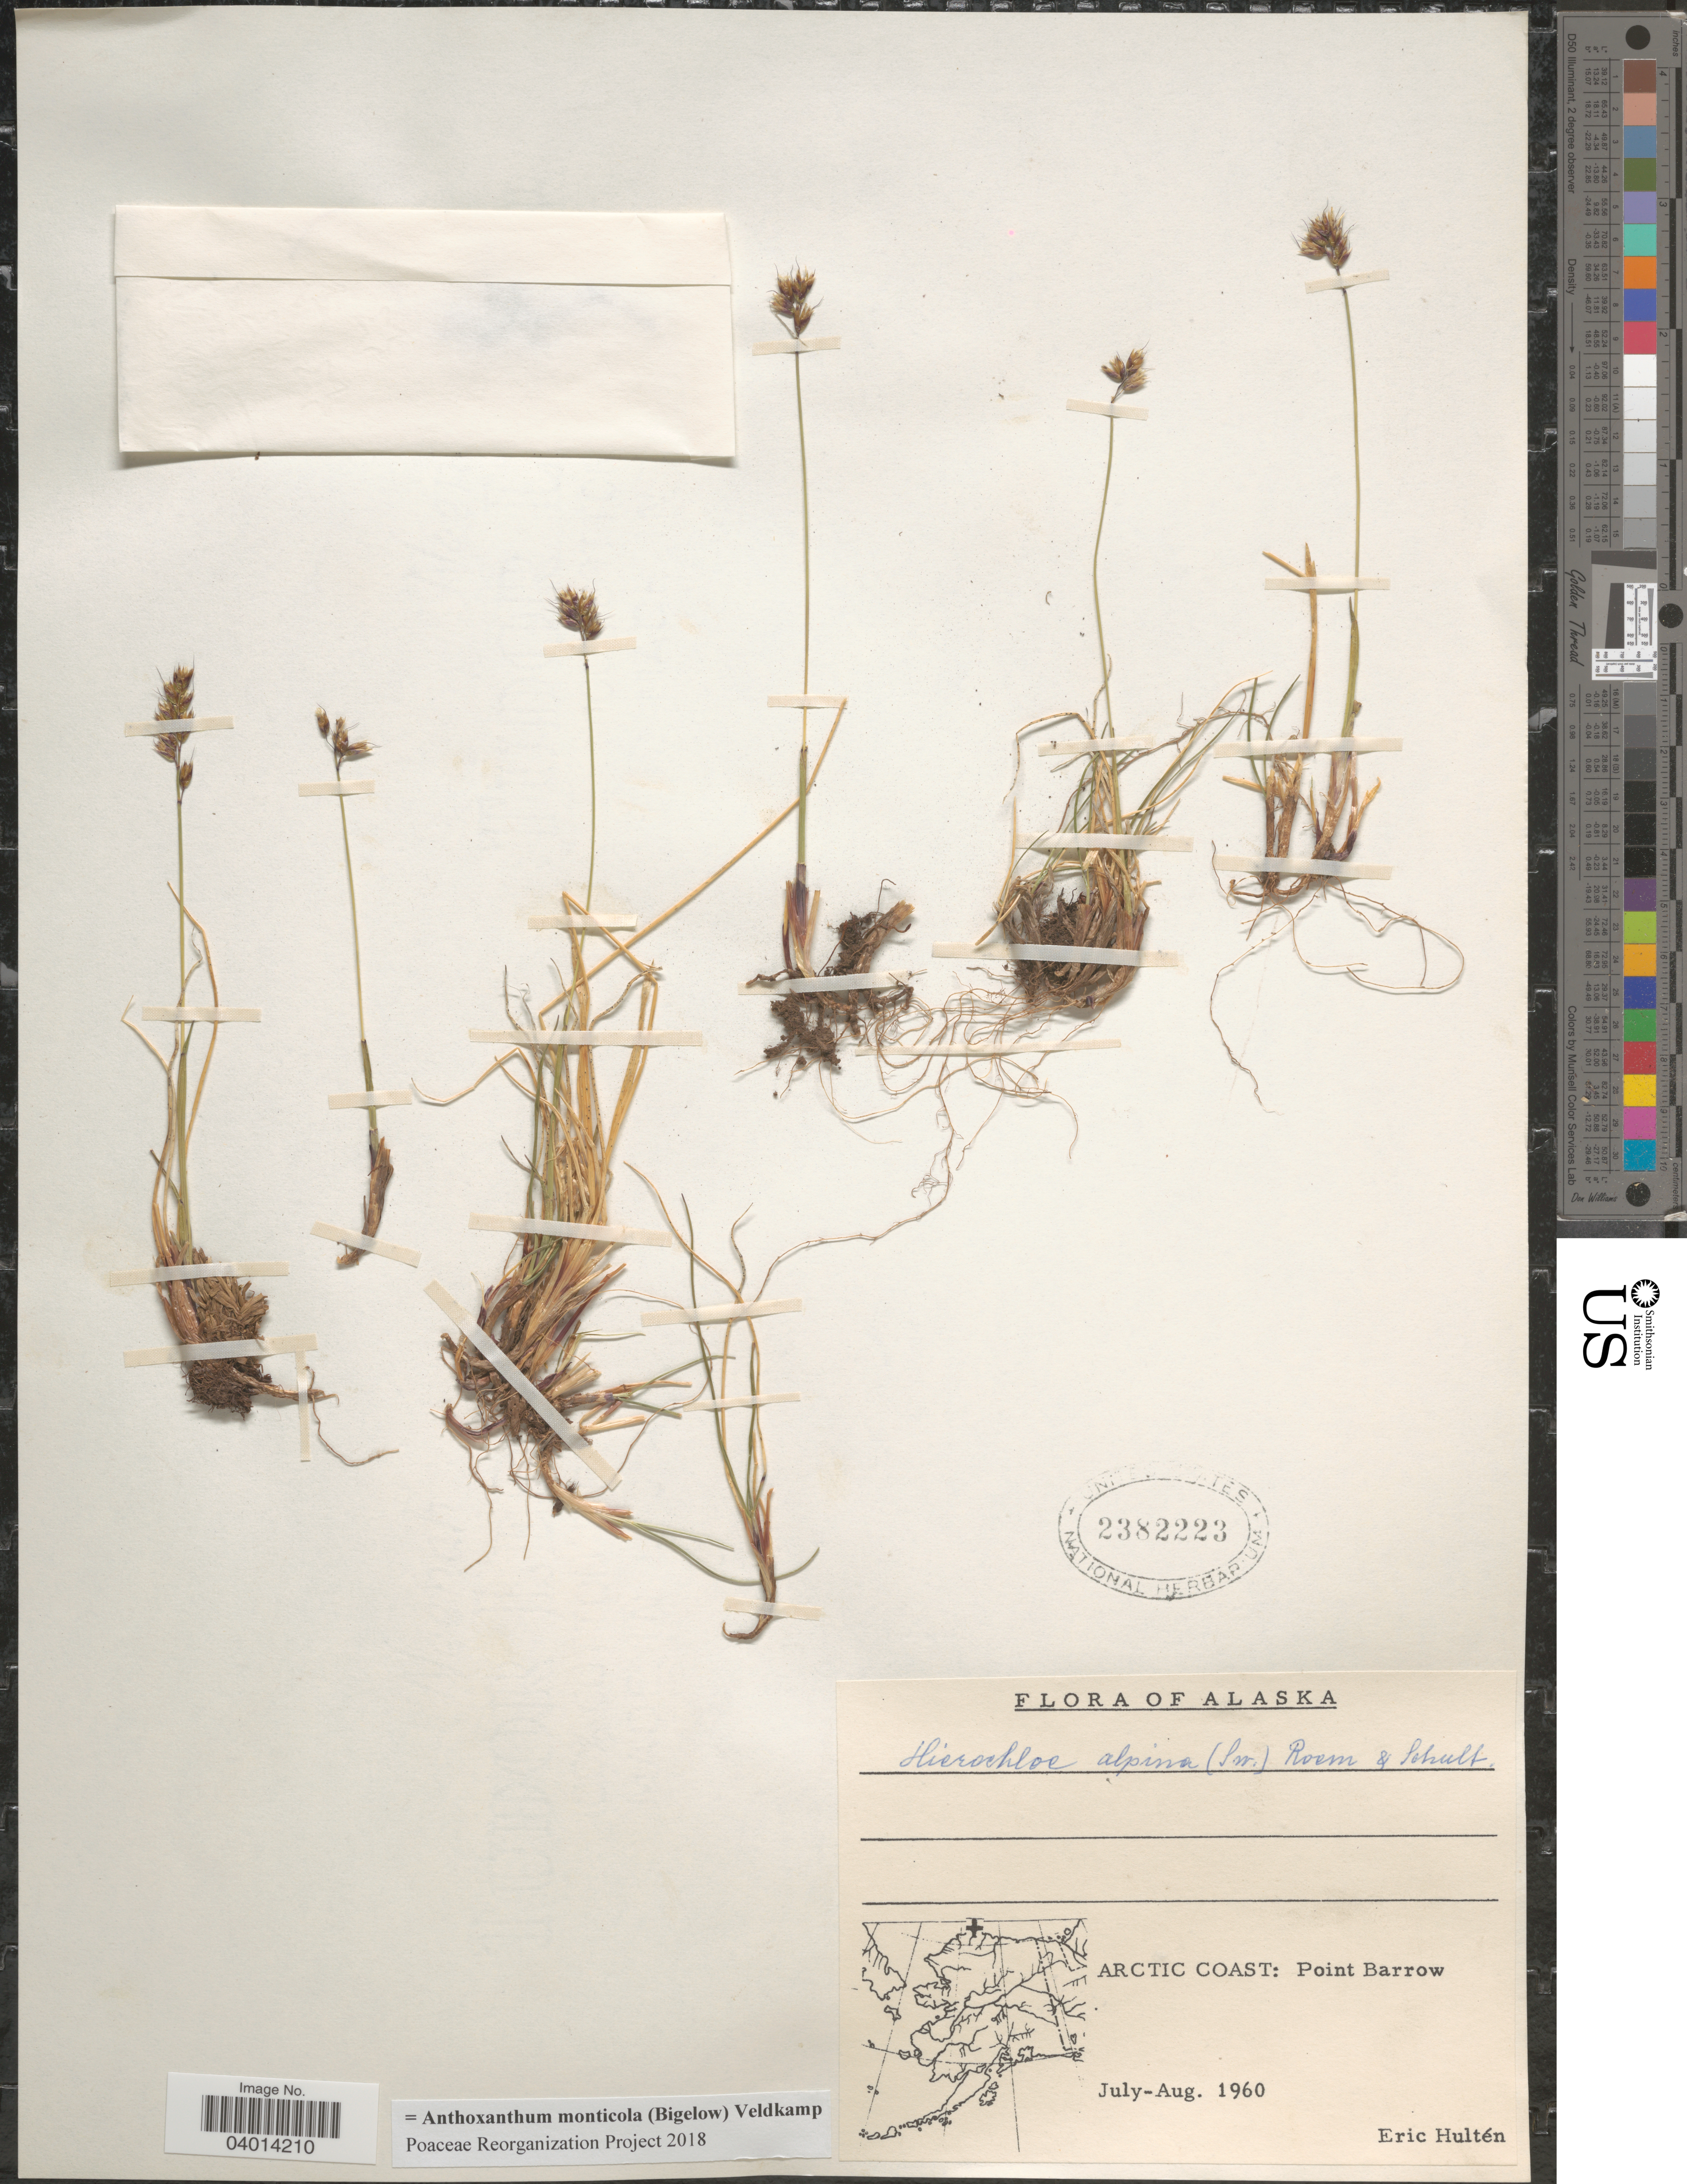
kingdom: Plantae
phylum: Tracheophyta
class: Liliopsida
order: Poales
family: Poaceae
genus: Anthoxanthum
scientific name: Anthoxanthum monticola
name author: (Bigelow) Veldkamp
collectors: E. G. Hultén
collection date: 1960-07/1960-08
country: United States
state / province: Alaska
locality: Arctic Coast: Point Barrow.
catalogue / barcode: US 2382223